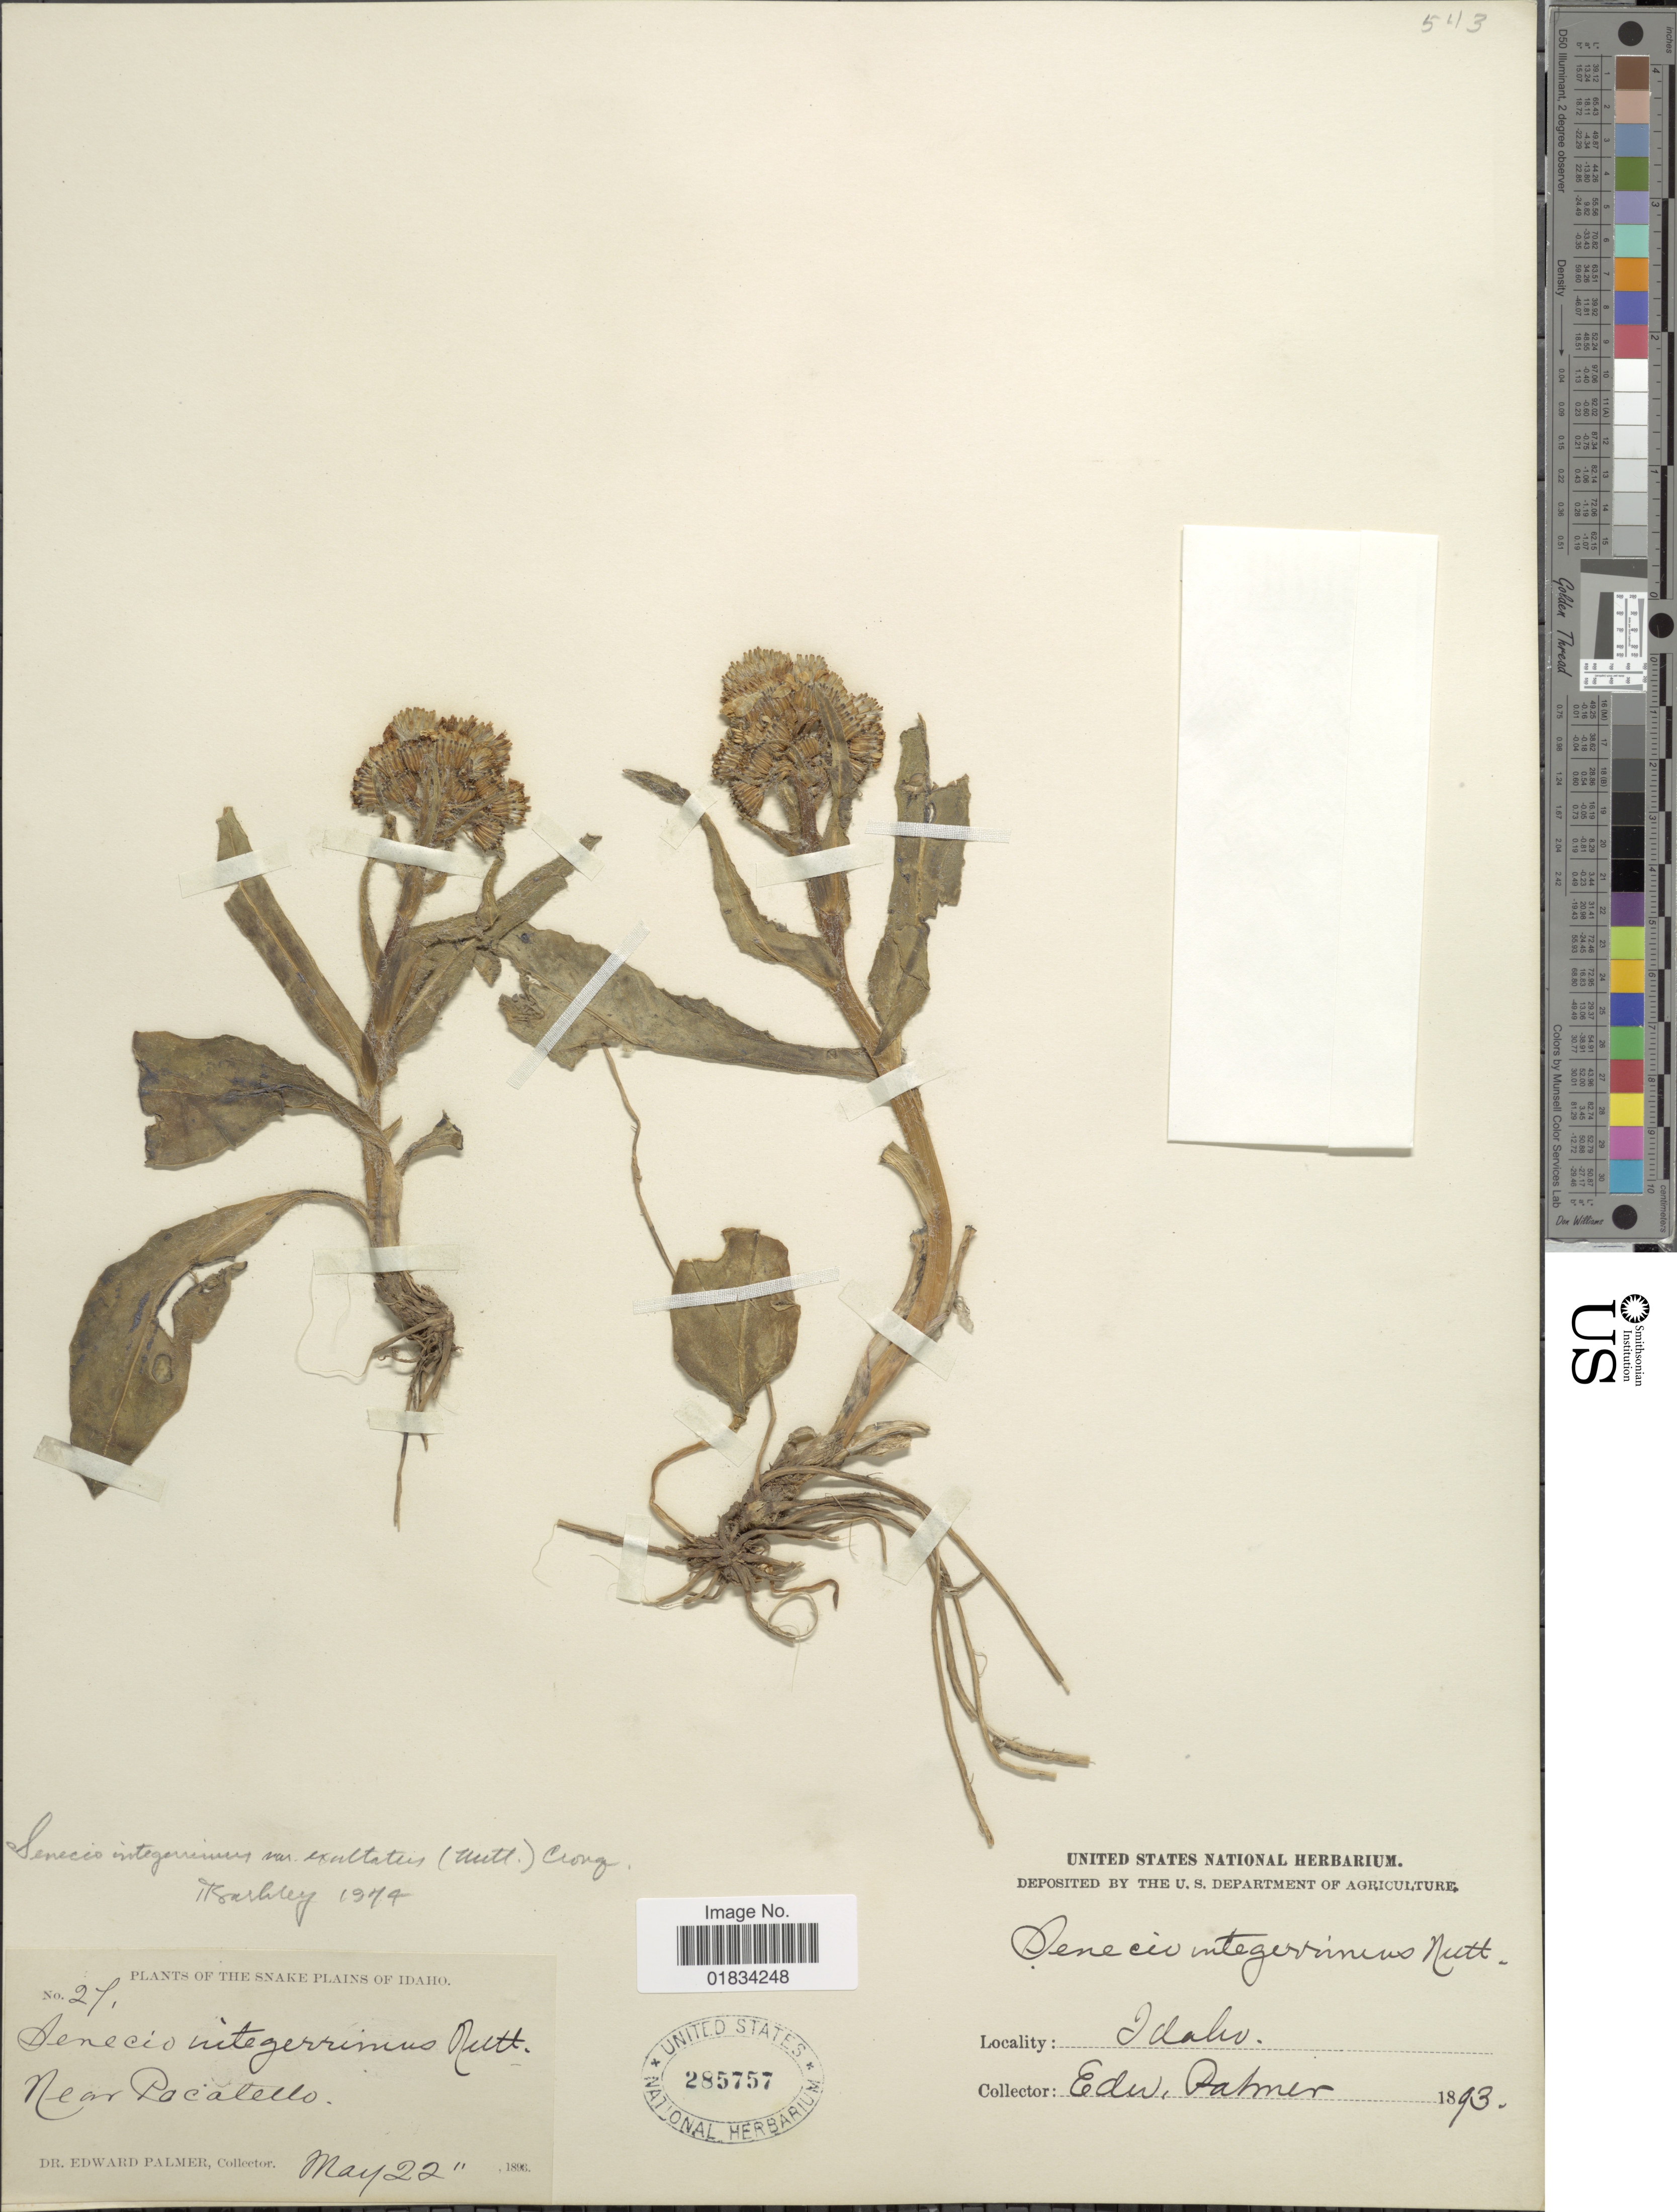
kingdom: Plantae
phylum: Tracheophyta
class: Magnoliopsida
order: Asterales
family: Asteraceae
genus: Senecio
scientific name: Senecio integerrimus var. exaltatus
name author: (Nutt.) Cronq.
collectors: E. Palmer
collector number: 27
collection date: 1896-05-22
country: United States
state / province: Idaho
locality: Near Pocatello The Snake Plains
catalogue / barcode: US 285757